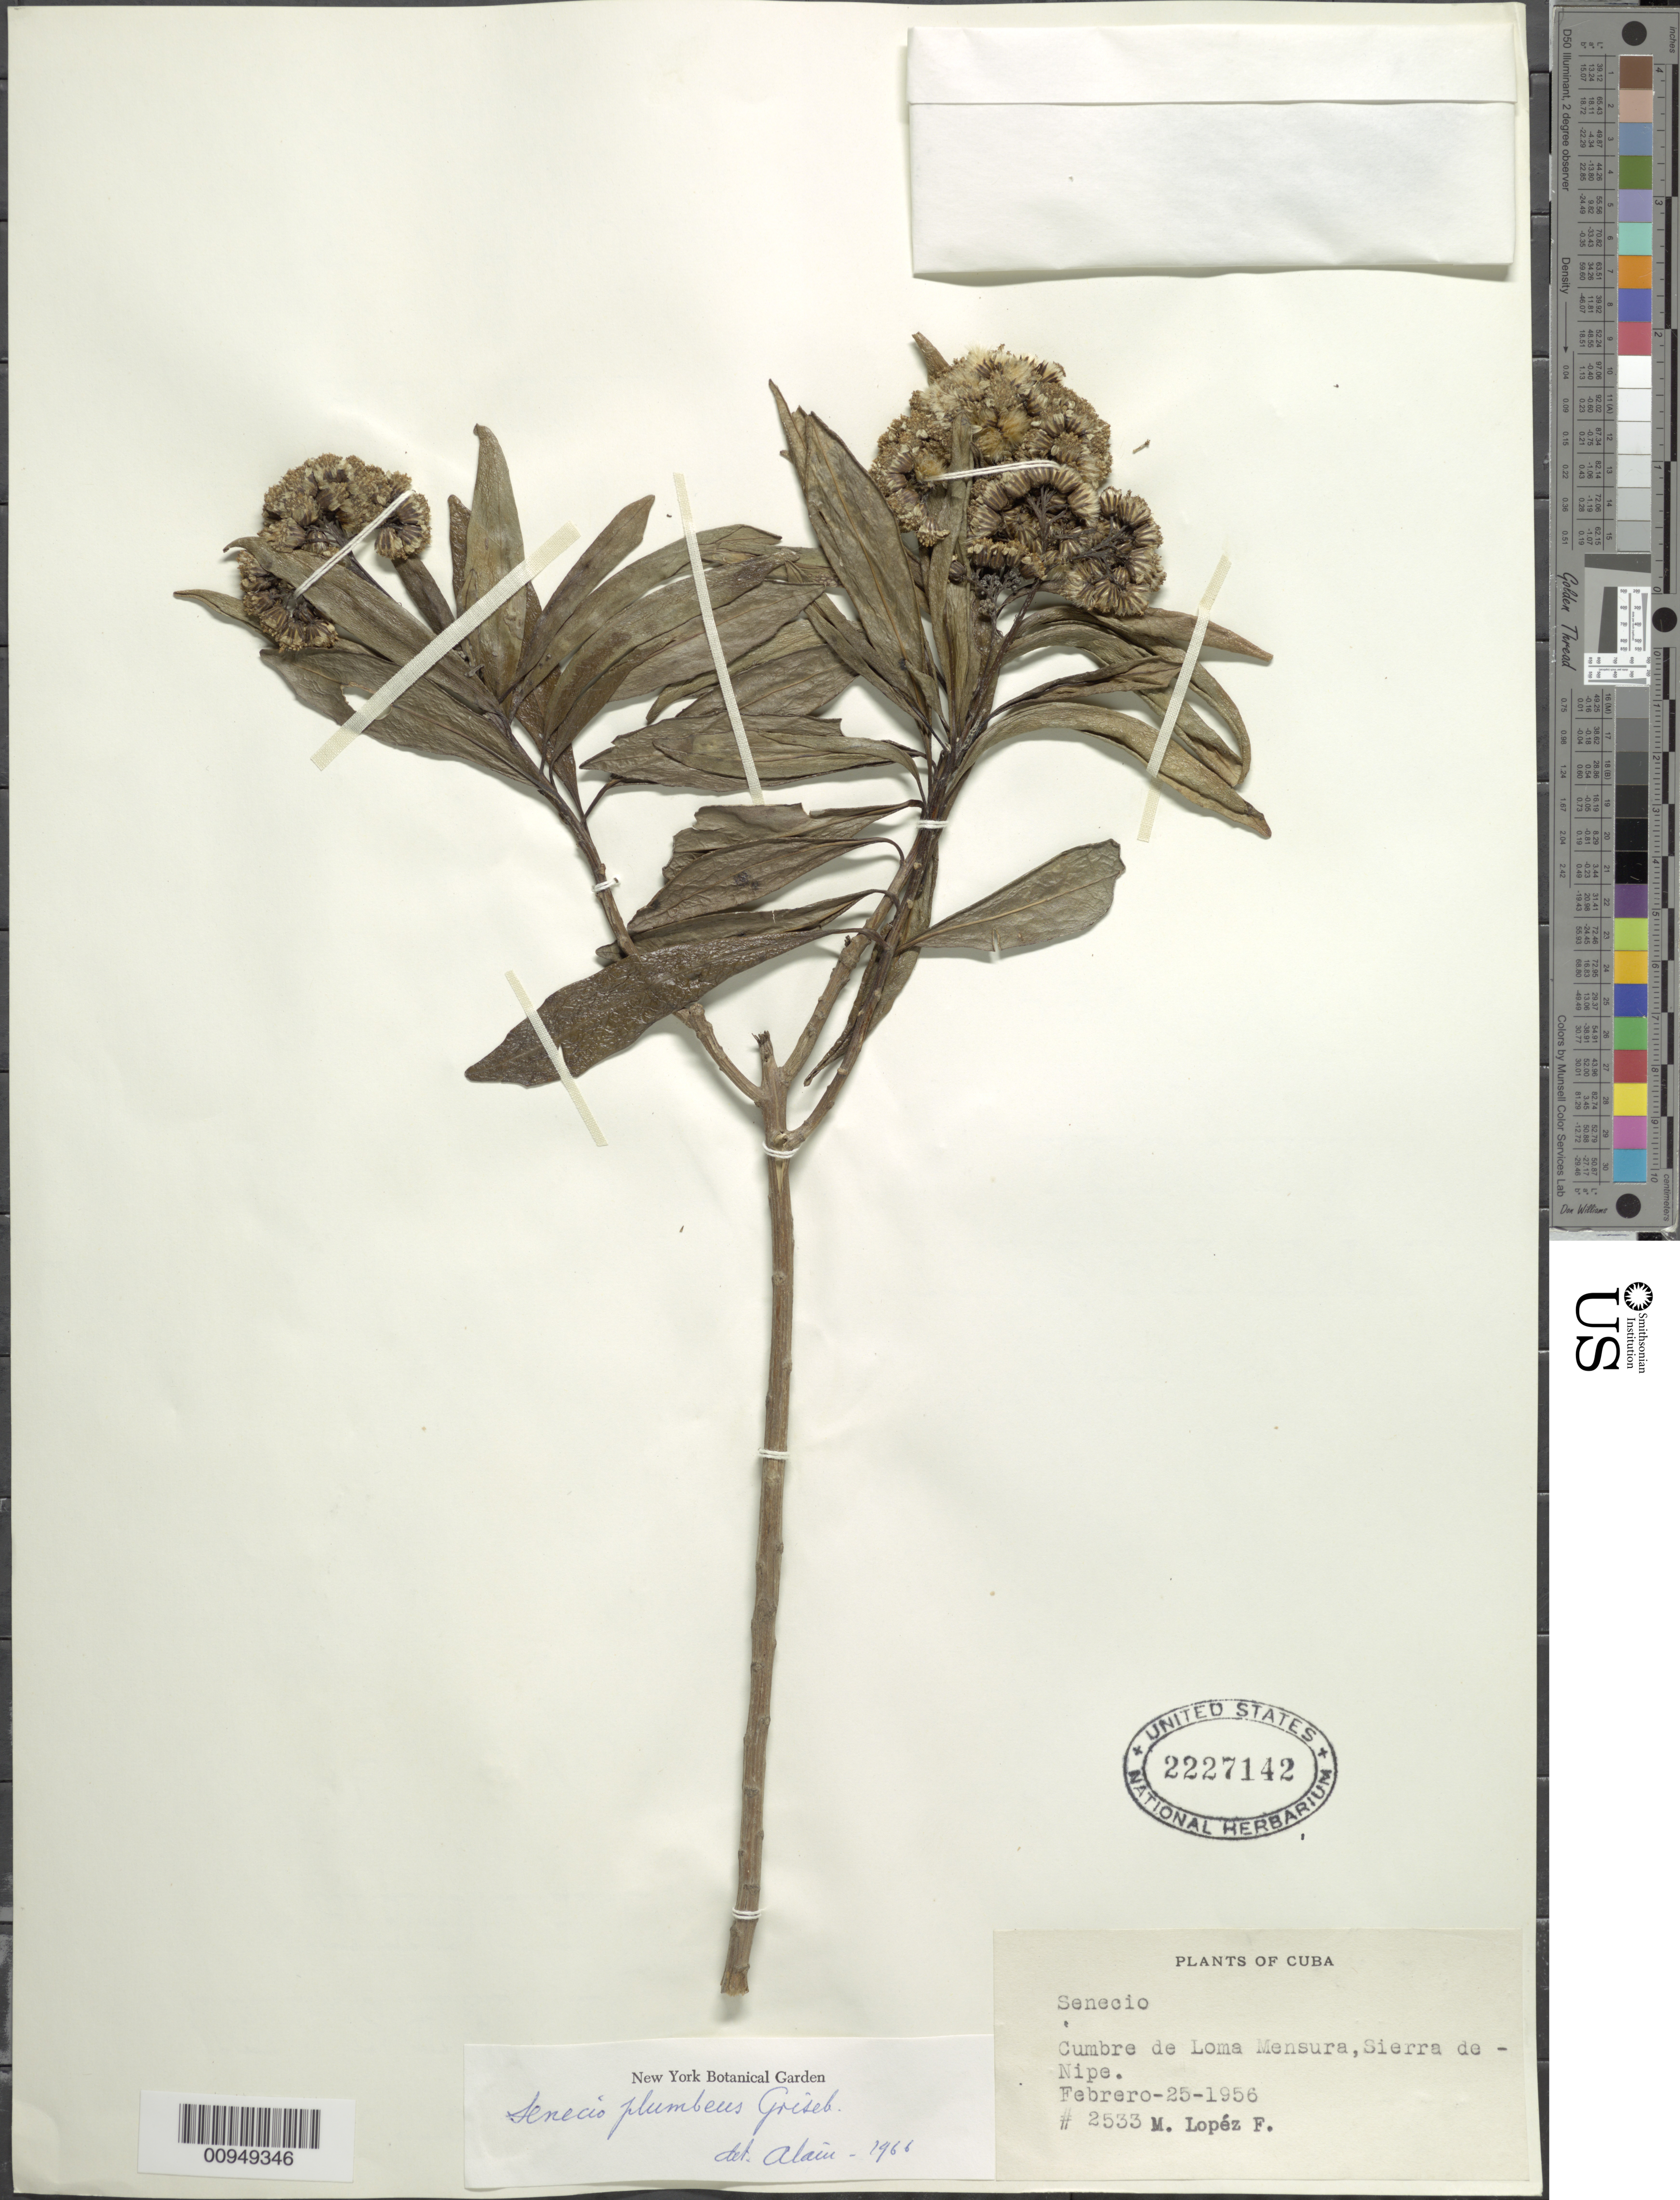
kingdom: Plantae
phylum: Tracheophyta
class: Magnoliopsida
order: Asterales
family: Asteraceae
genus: Senecio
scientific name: Senecio plumbeus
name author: Griseb.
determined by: Liogier, Alain H.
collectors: M. López Figueiras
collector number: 2533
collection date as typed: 25 Feb 1956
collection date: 1956-02-25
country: Cuba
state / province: Holguín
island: Cuba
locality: Cumbre de Loma Mensura, Sierra de Nipe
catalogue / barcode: US 2227142